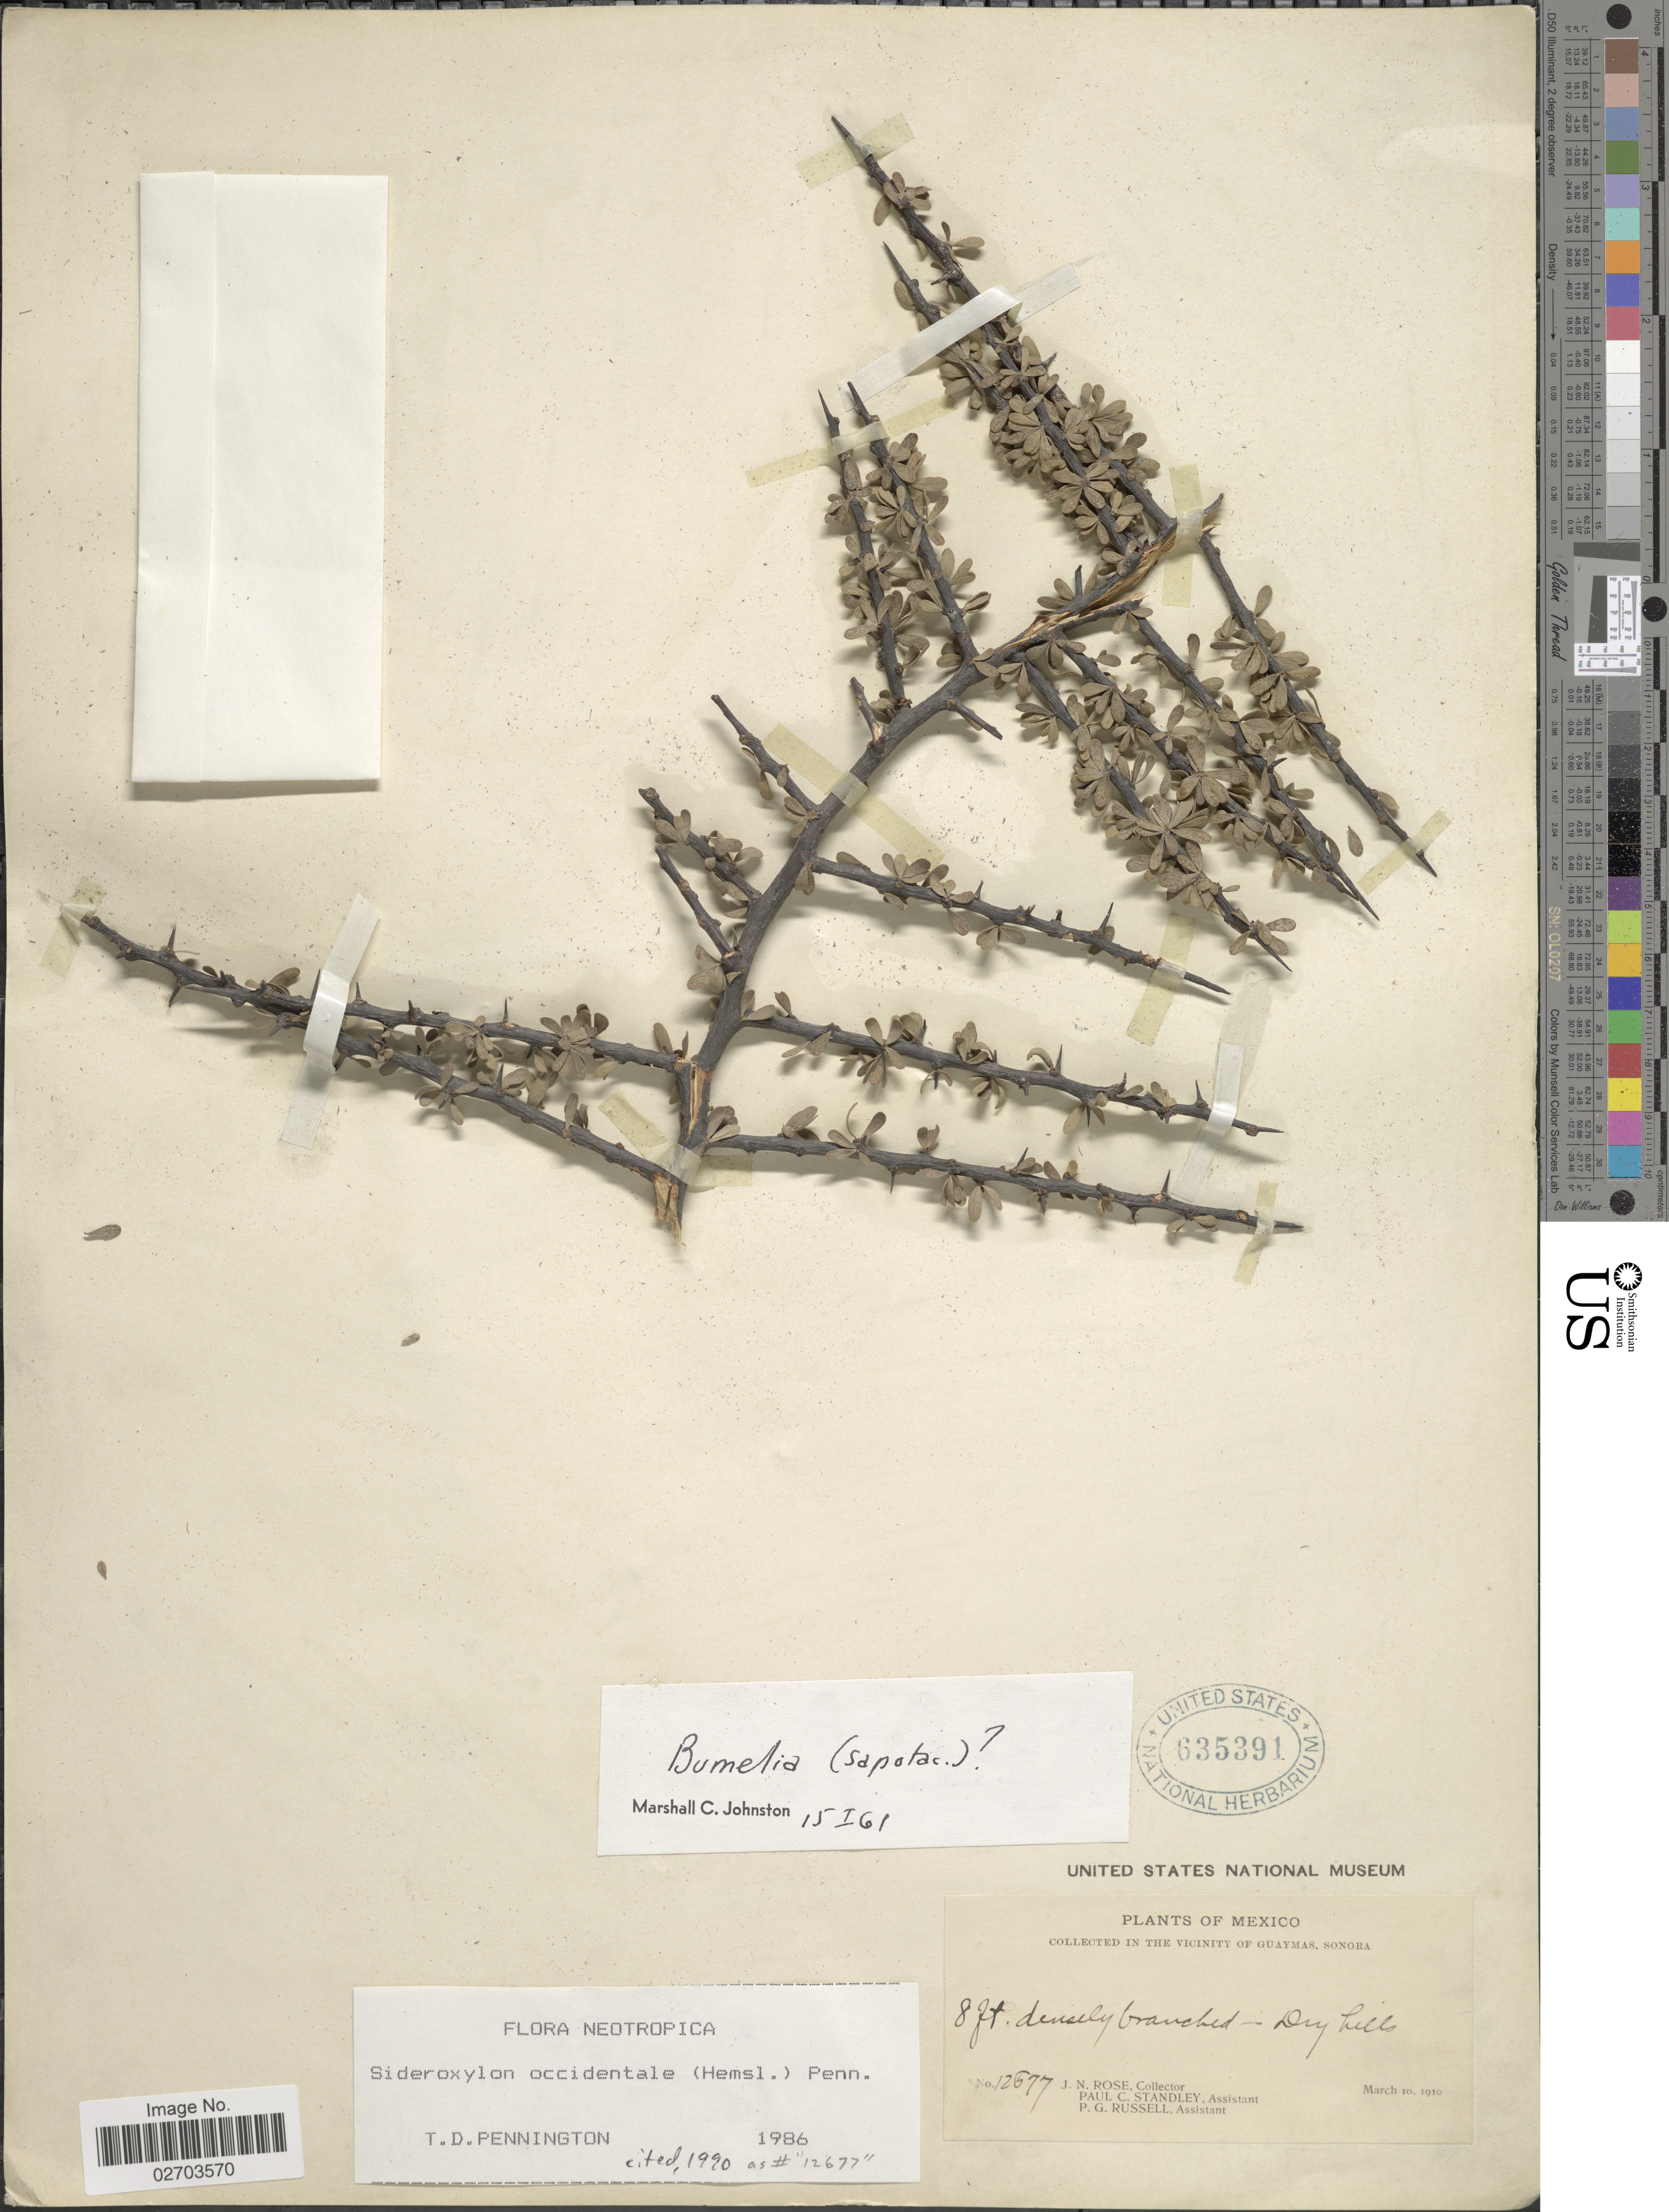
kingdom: Plantae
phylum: Tracheophyta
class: Magnoliopsida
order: Ericales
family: Sapotaceae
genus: Sideroxylon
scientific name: Sideroxylon occidentale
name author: (Hemsl.) T.D. Penn.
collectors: J. N. Rose, P. C. Standley & P. G. Russell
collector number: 12577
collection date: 1910-03-10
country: Mexico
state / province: Sonora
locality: In the vicinity of Guaymas.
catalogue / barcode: US 635391